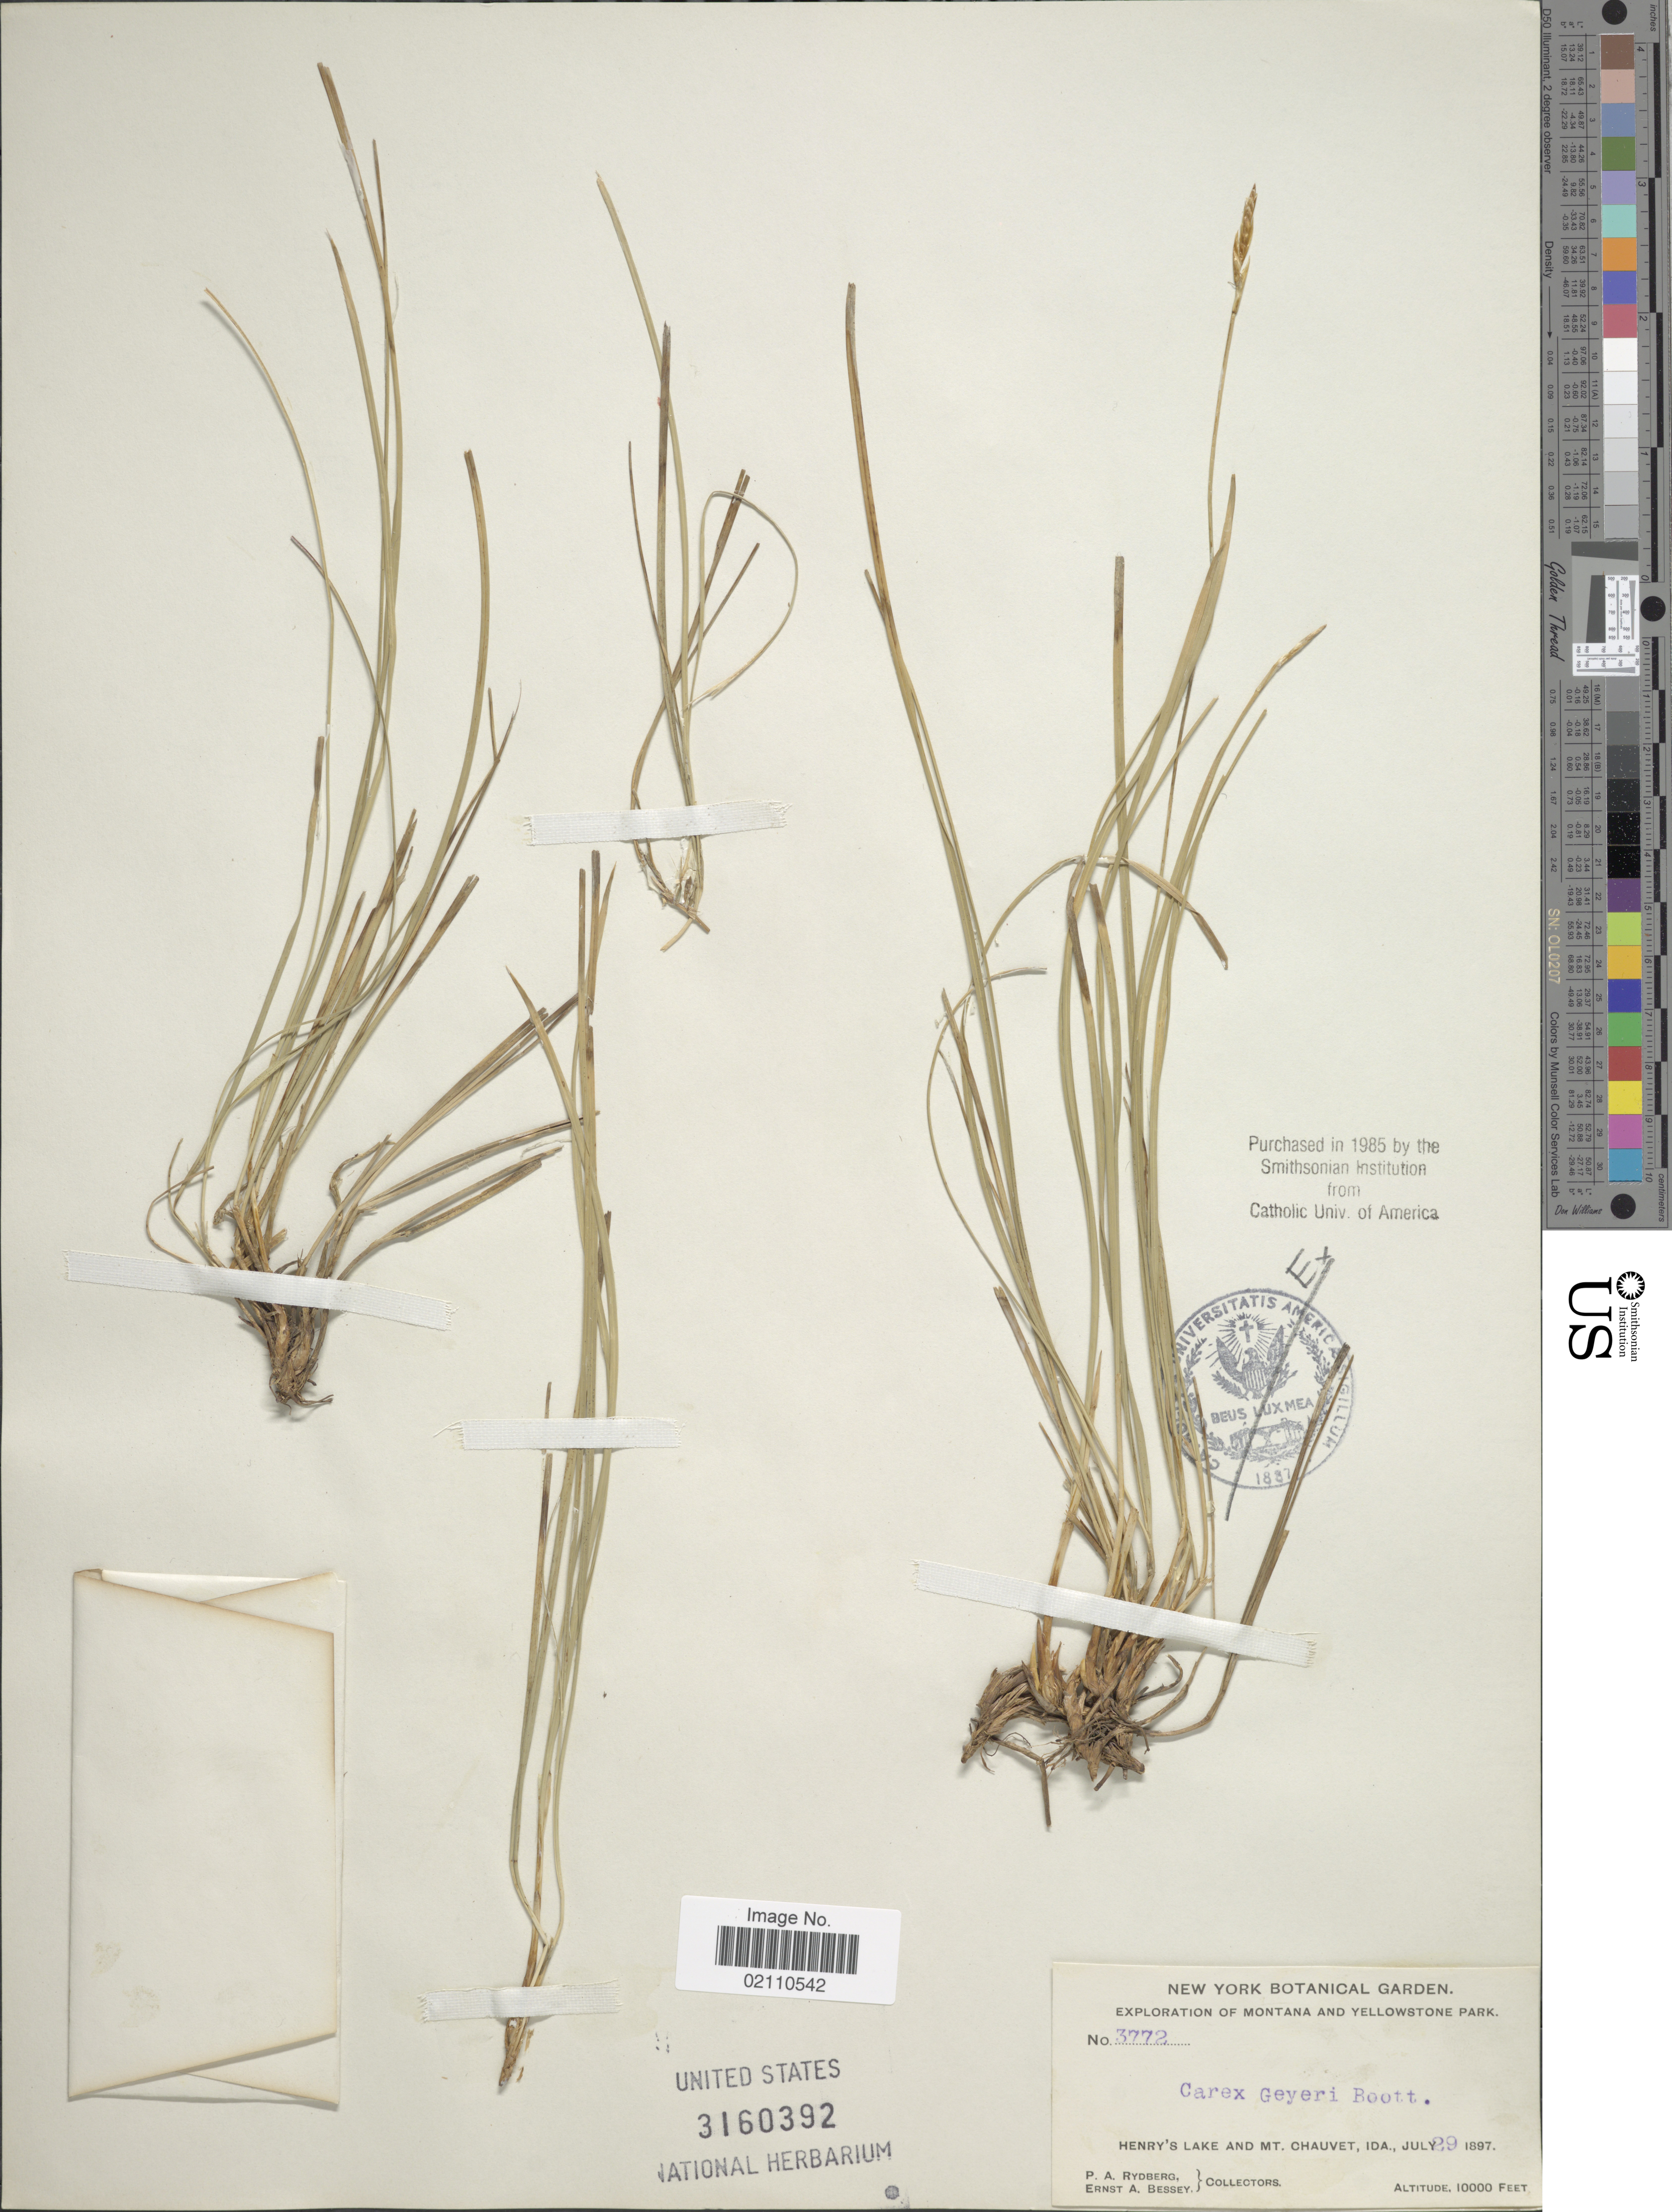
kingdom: Plantae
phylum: Tracheophyta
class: Liliopsida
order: Poales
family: Cyperaceae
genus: Carex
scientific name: Carex geyeri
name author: Boott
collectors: P. A. Rydberg & E. A. Bessey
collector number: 3772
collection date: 1897-07-29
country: United States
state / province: Idaho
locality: Henry's Lake and Mt. Chauvet, Montana and Yellowstone Park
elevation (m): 3048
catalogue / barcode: US 3160392